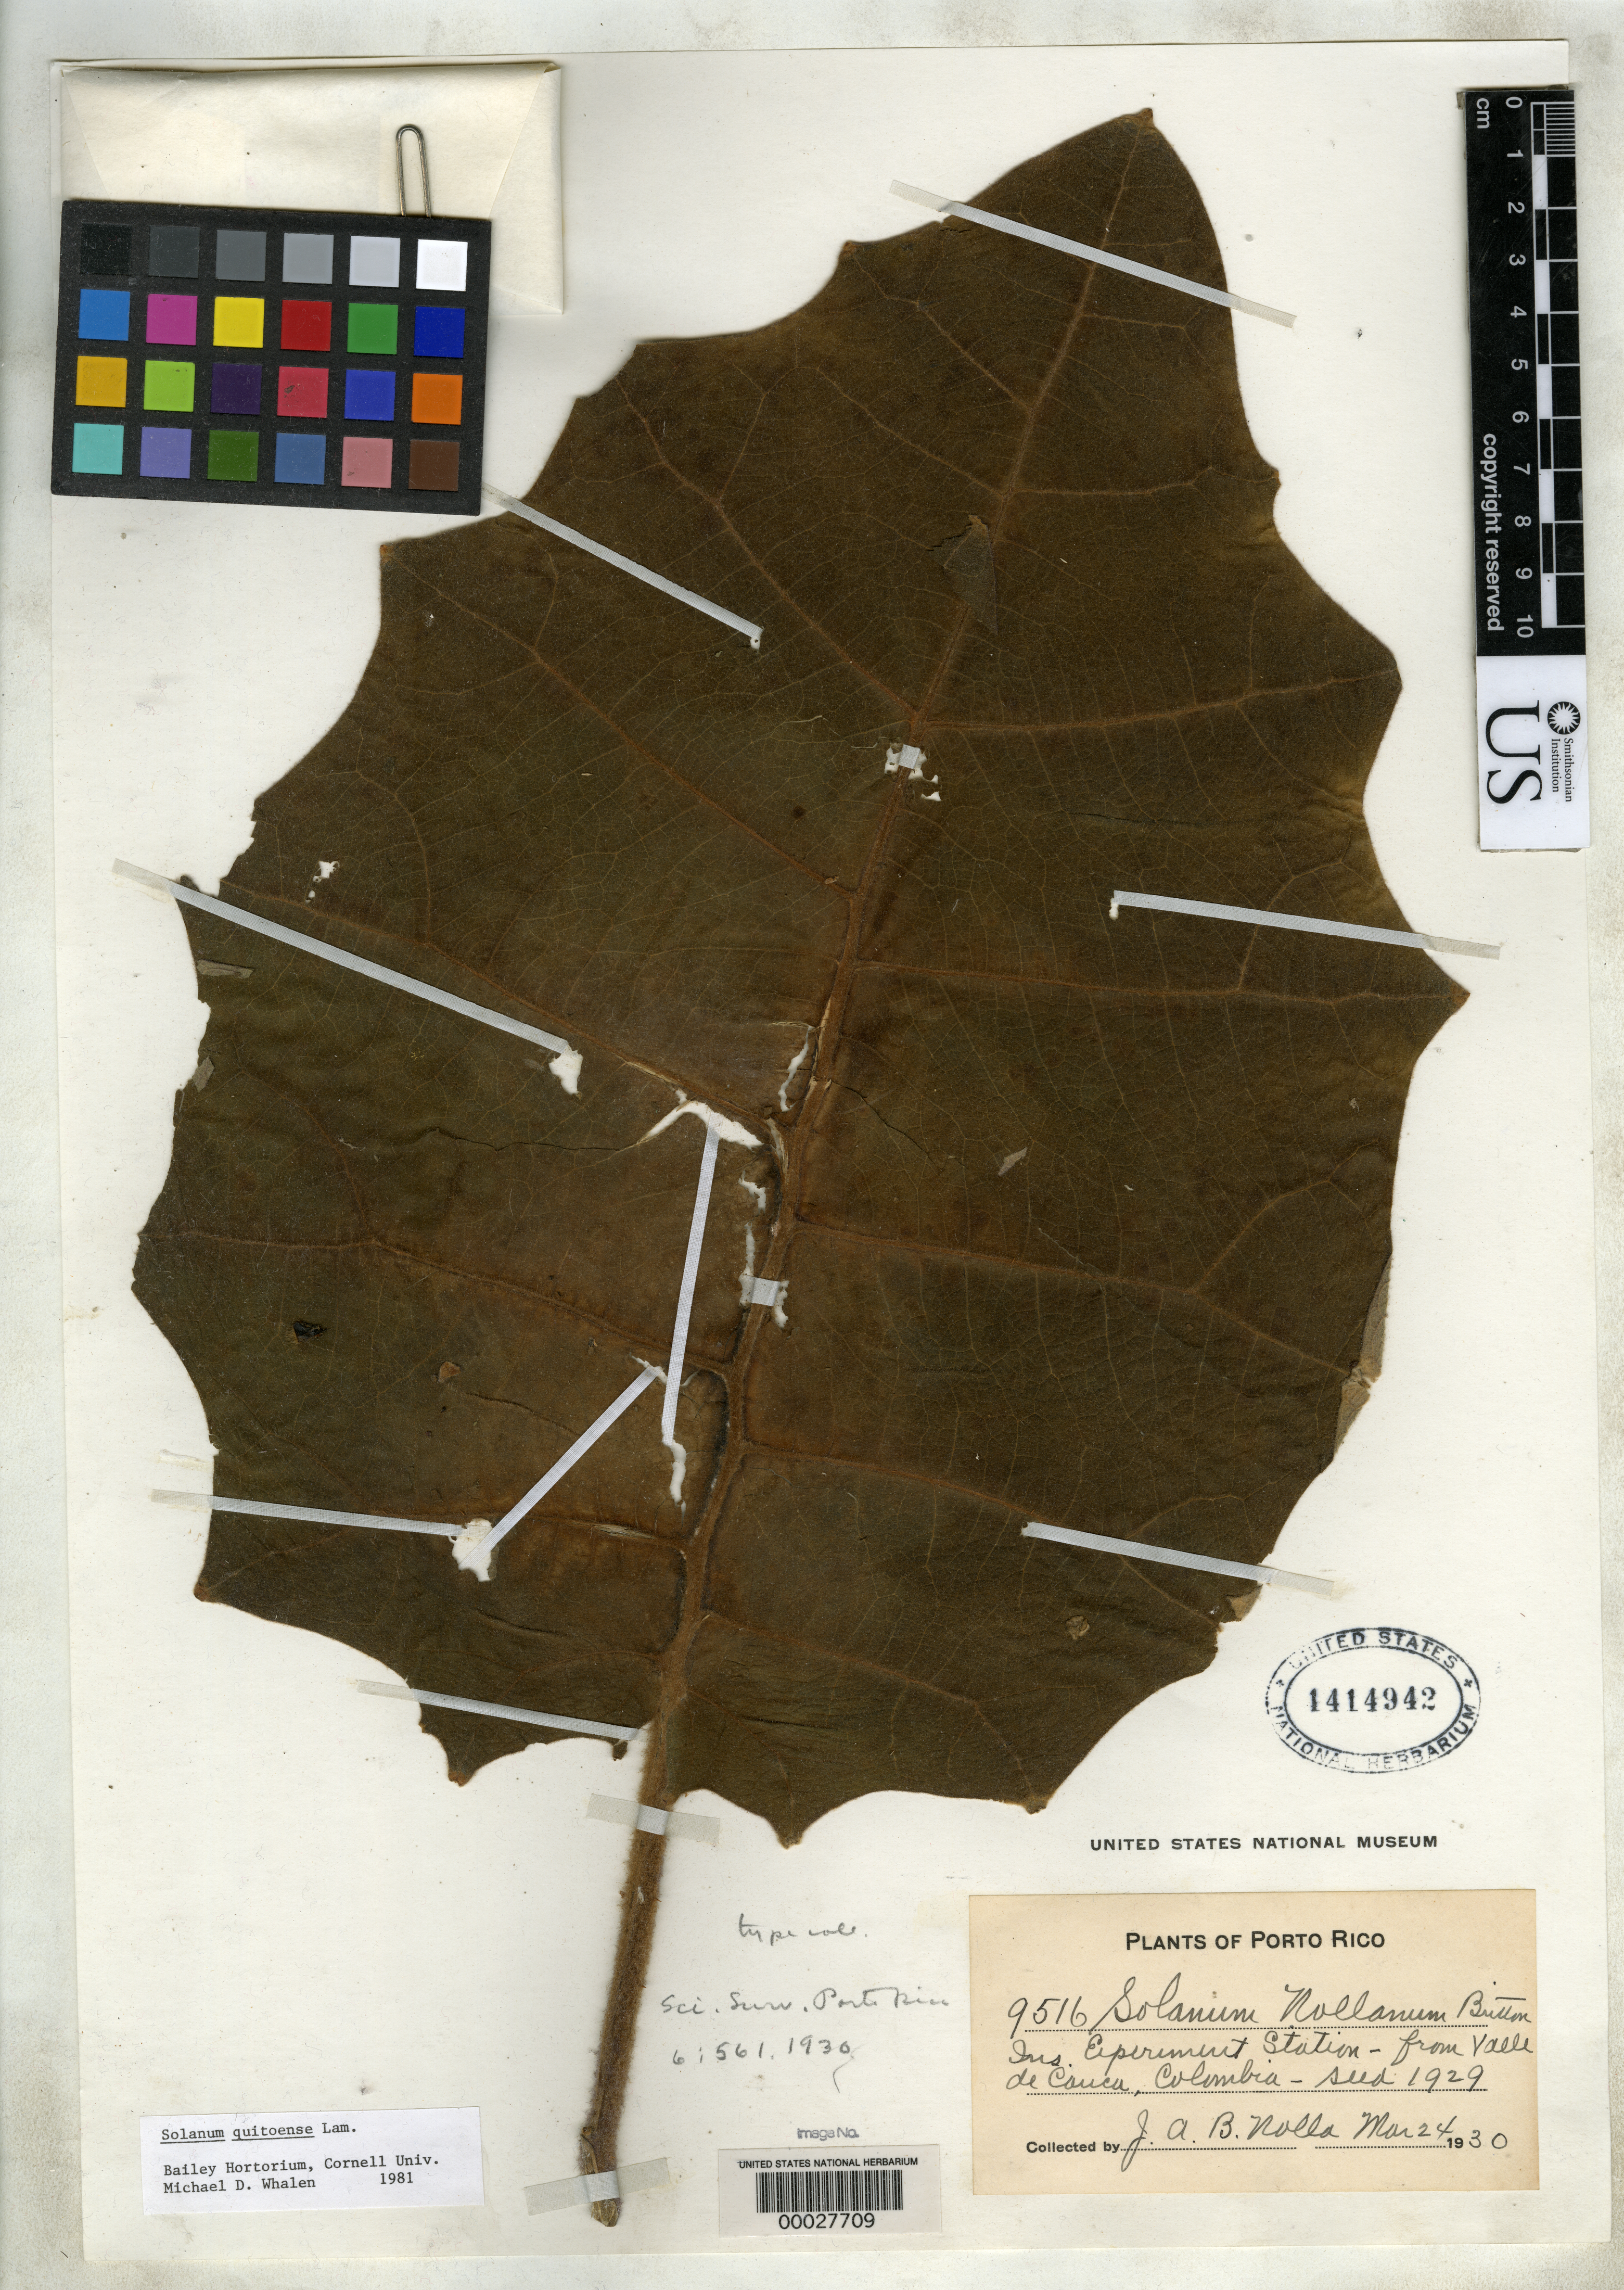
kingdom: Plantae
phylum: Tracheophyta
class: Magnoliopsida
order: Solanales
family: Solanaceae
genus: Solanum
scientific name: Solanum nollanum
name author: Britton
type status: Isotype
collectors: J. Nolla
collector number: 9516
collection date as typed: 24 Mar 1930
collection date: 1930-03-24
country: Puerto Rico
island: Greater Antilles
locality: Rio Piedras.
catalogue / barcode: US 1414942